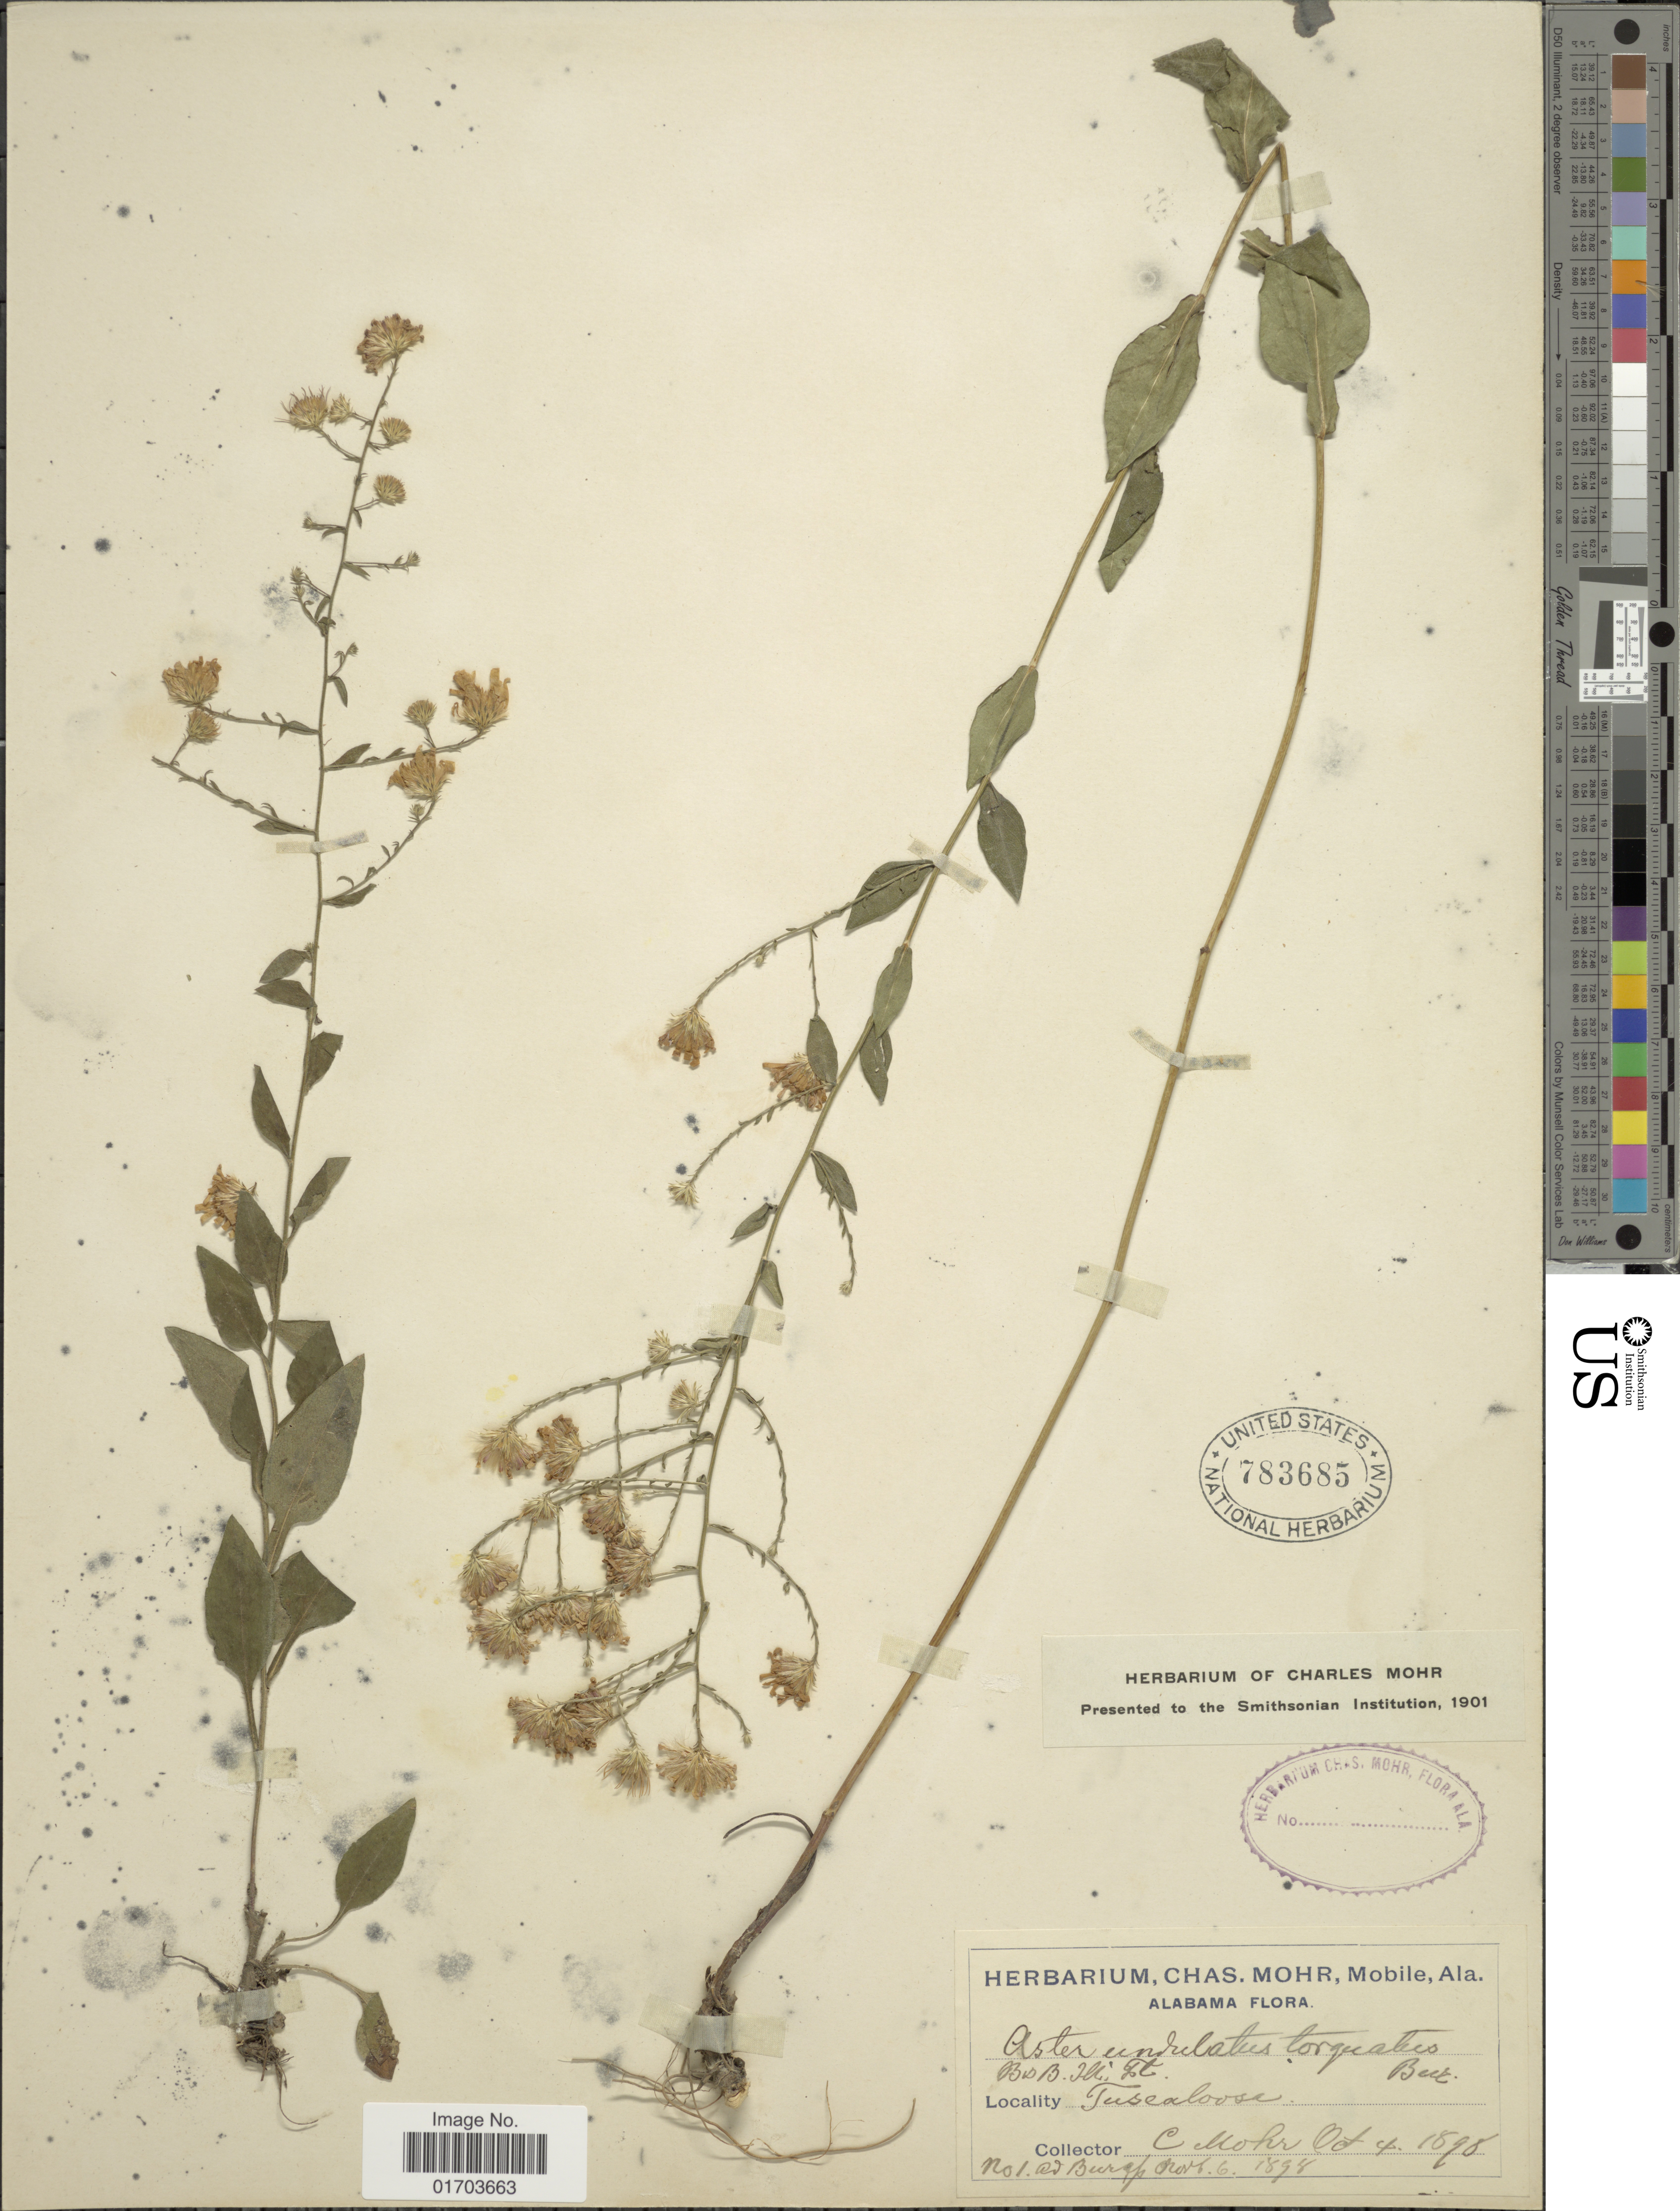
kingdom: Plantae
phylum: Tracheophyta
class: Magnoliopsida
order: Asterales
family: Asteraceae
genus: Symphyotrichum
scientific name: Symphyotrichum undulatum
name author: (L.) G.L. Nesom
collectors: C. T. Mohr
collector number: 1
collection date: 1898-10-04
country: United States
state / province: Alabama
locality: Tuscaloosa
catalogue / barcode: US 783685